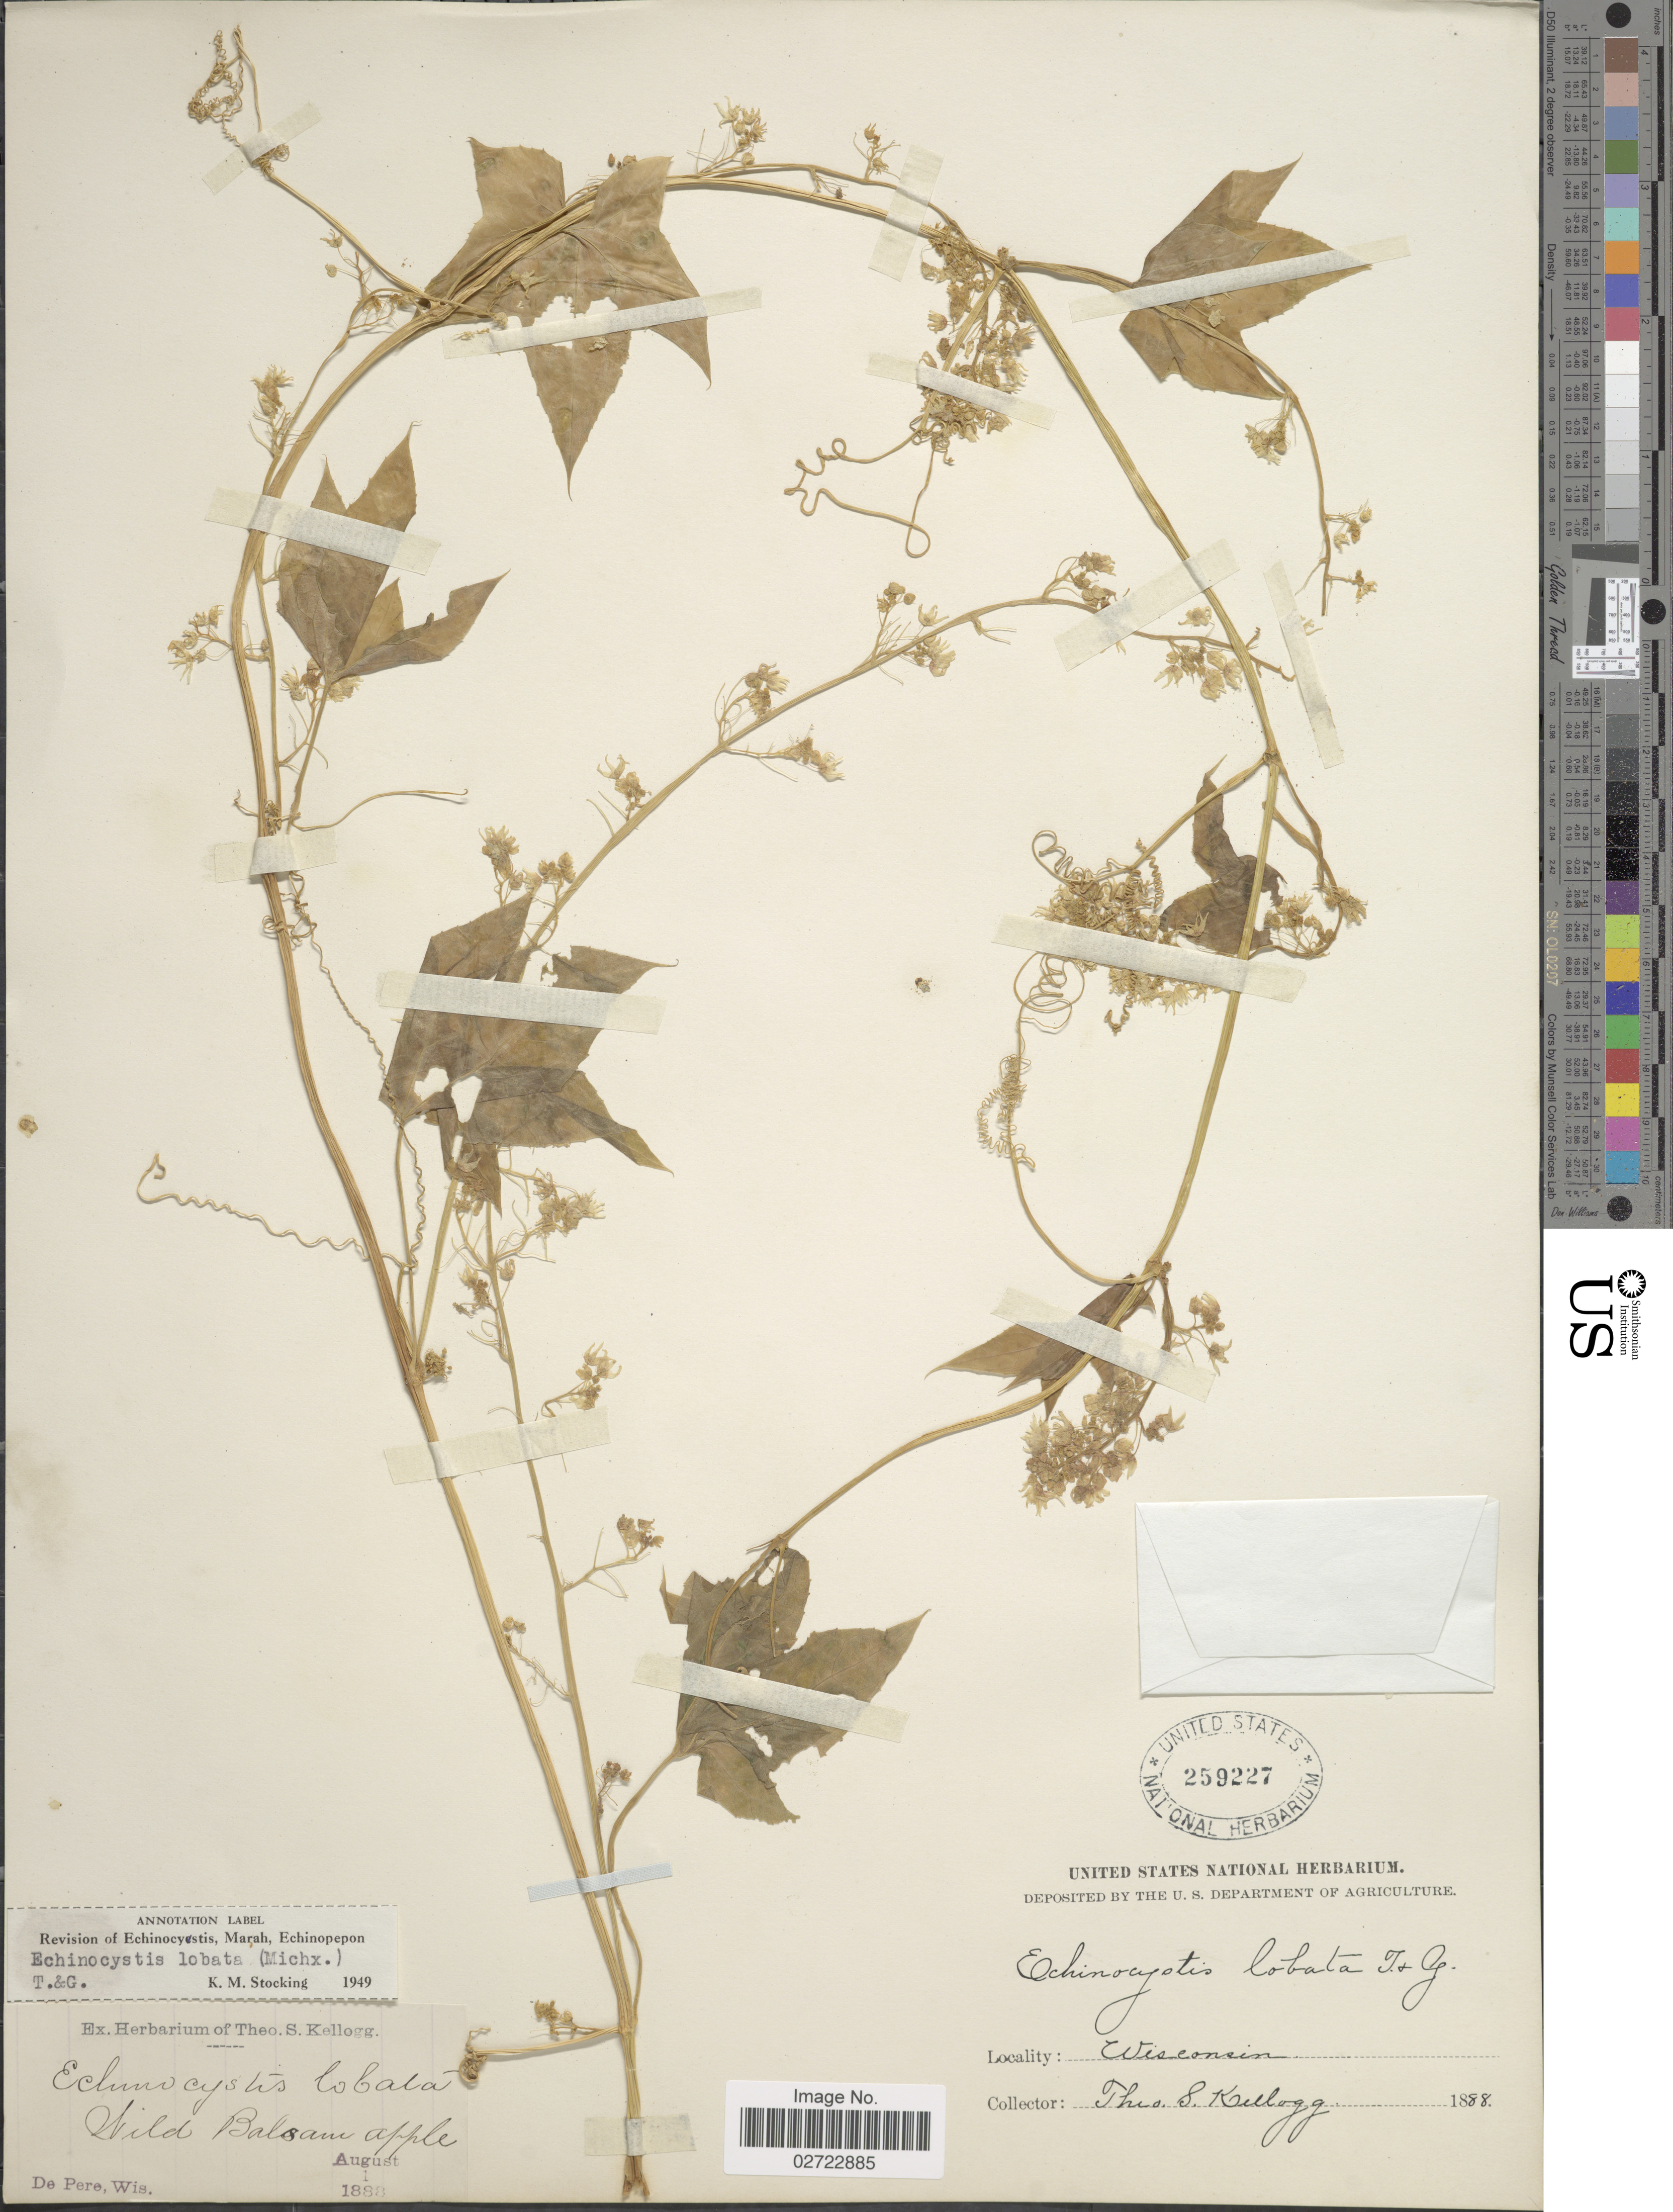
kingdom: Plantae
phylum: Tracheophyta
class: Magnoliopsida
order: Cucurbitales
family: Cucurbitaceae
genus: Echinocystis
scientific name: Echinocystis lobata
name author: (Michx.) Torr. & A. Gray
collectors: T. S. Kellogg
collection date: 1888-08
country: United States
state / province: Wisconsin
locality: Wild Balsam Apple, De Pere [unsure placement].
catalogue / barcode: US 259227